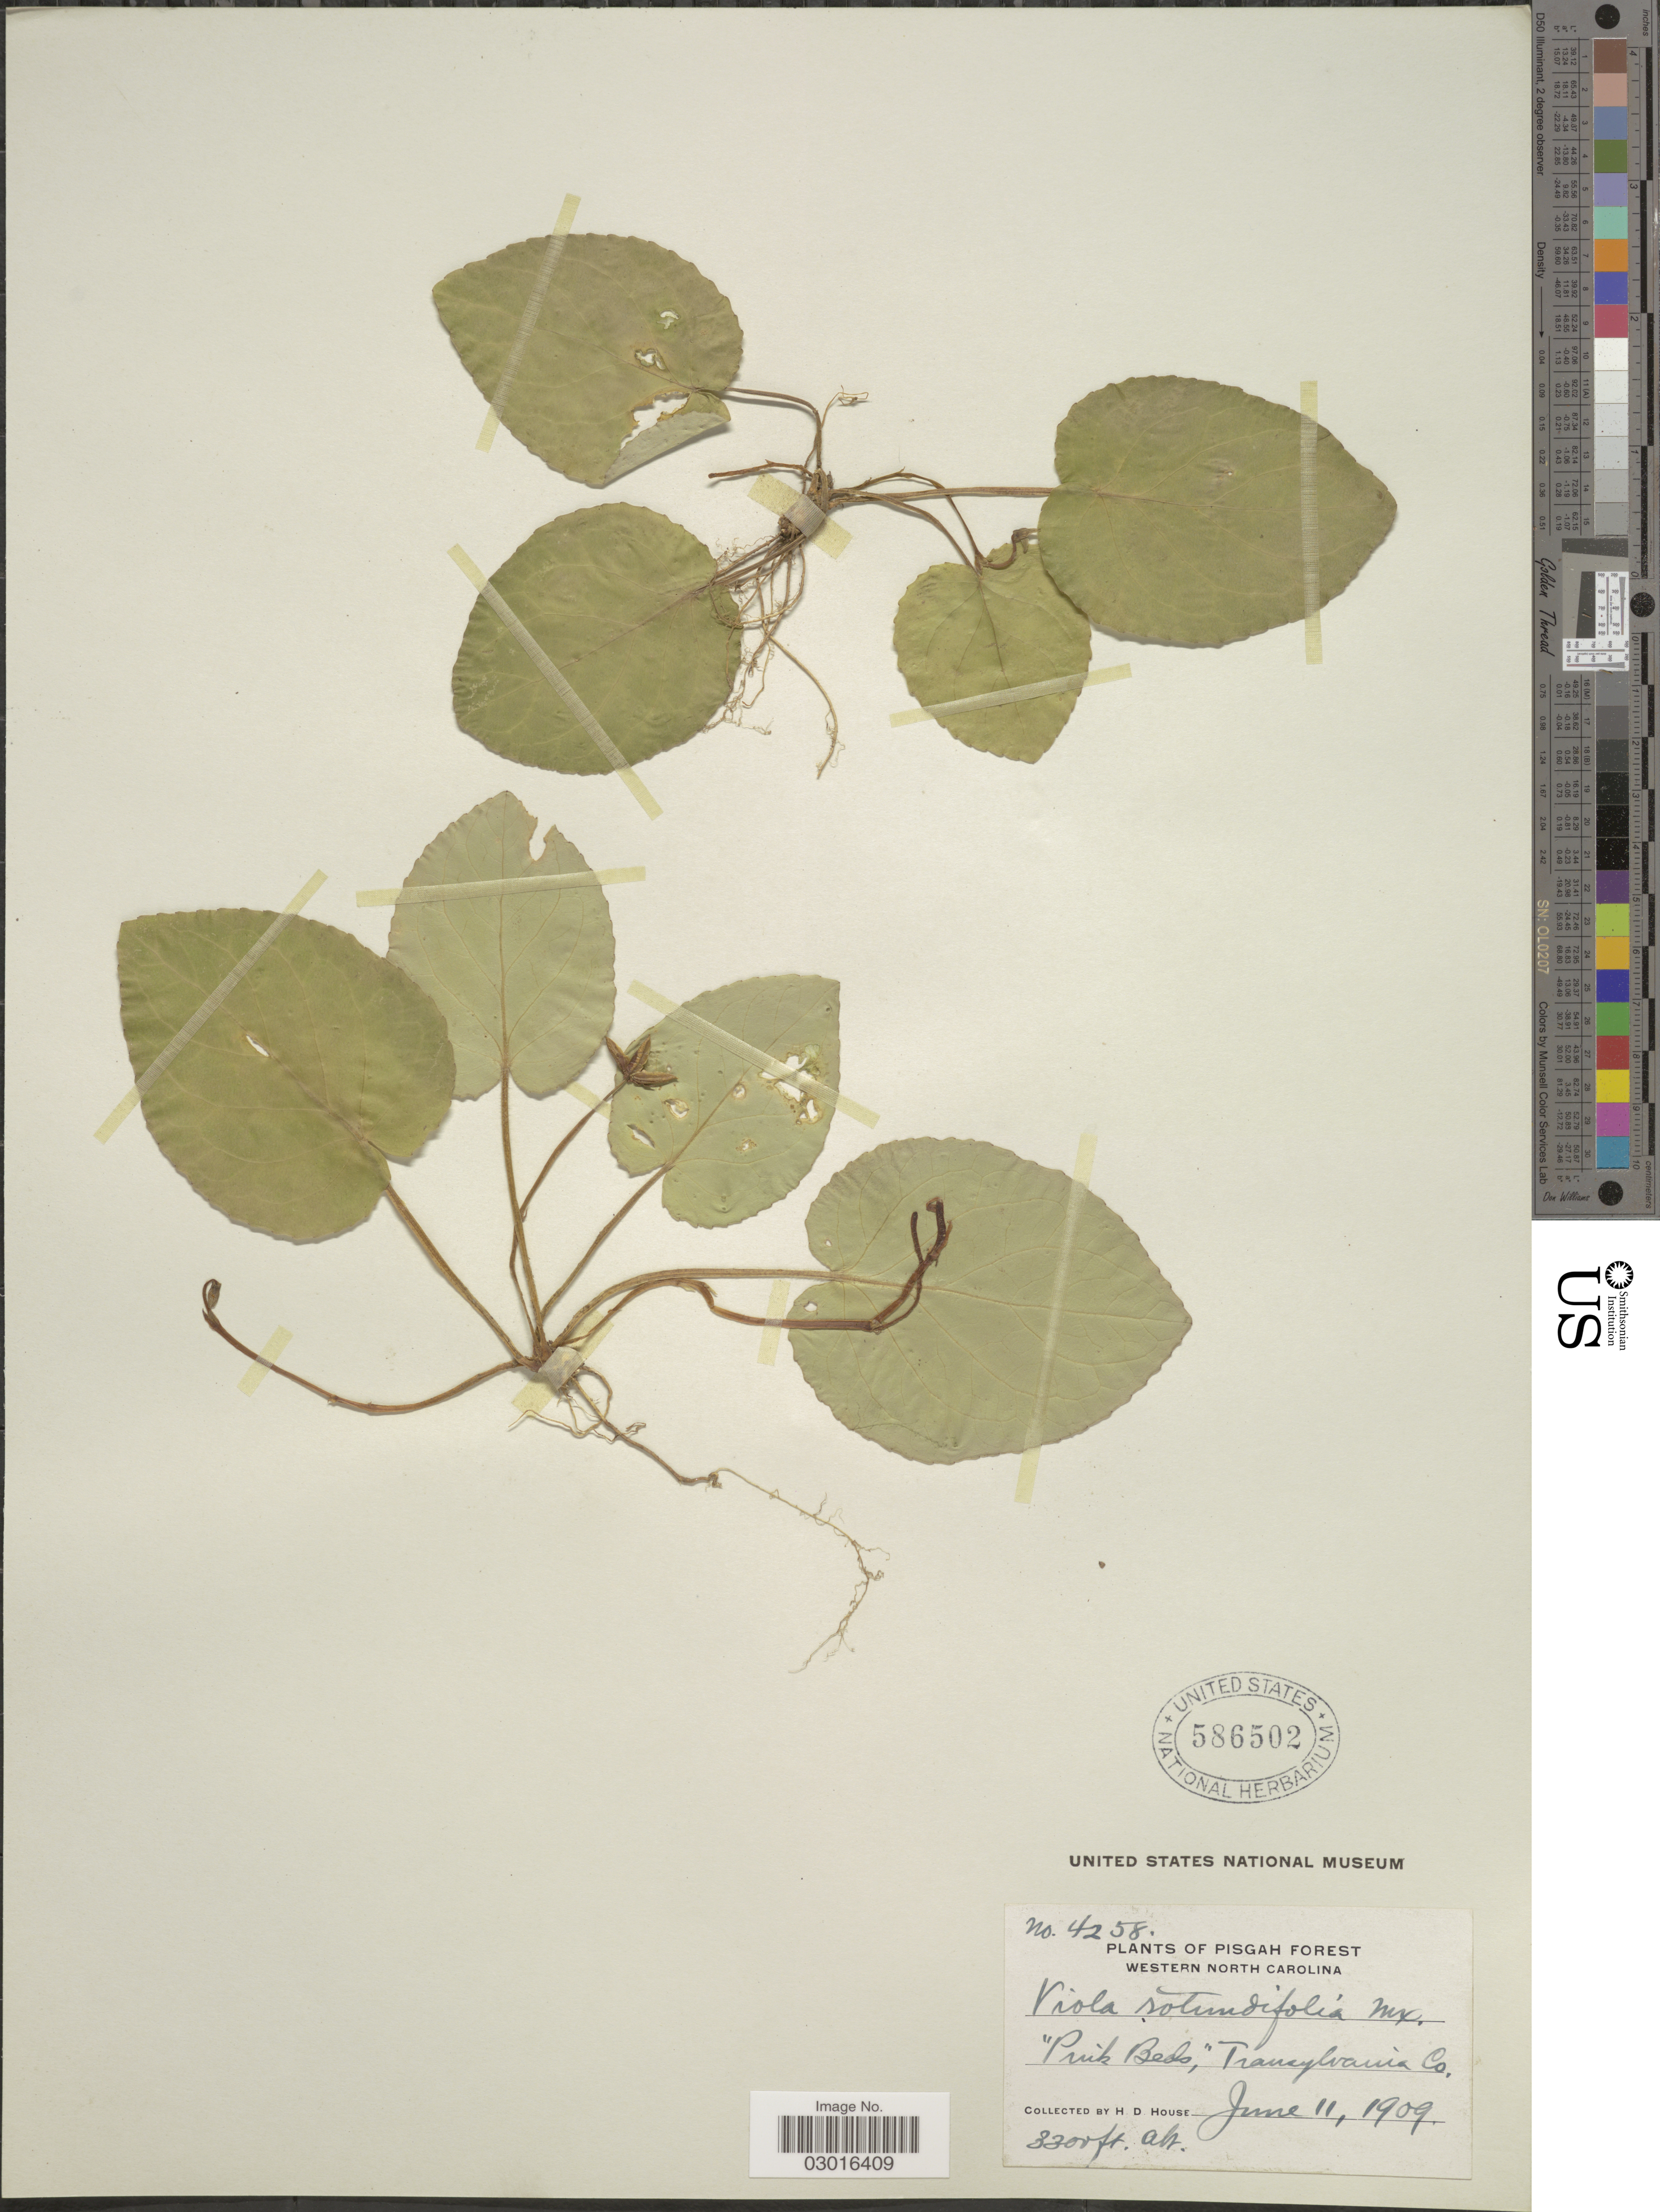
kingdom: Plantae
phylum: Tracheophyta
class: Magnoliopsida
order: Malpighiales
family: Violaceae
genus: Viola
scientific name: Viola rotundifolia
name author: Michx.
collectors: H. D. House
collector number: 4258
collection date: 1909-06-11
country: United States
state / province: North Carolina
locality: Western North Carolina. Pisgah Forest. "Pink Beds," Transylvania Co.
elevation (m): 1006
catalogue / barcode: US 586502